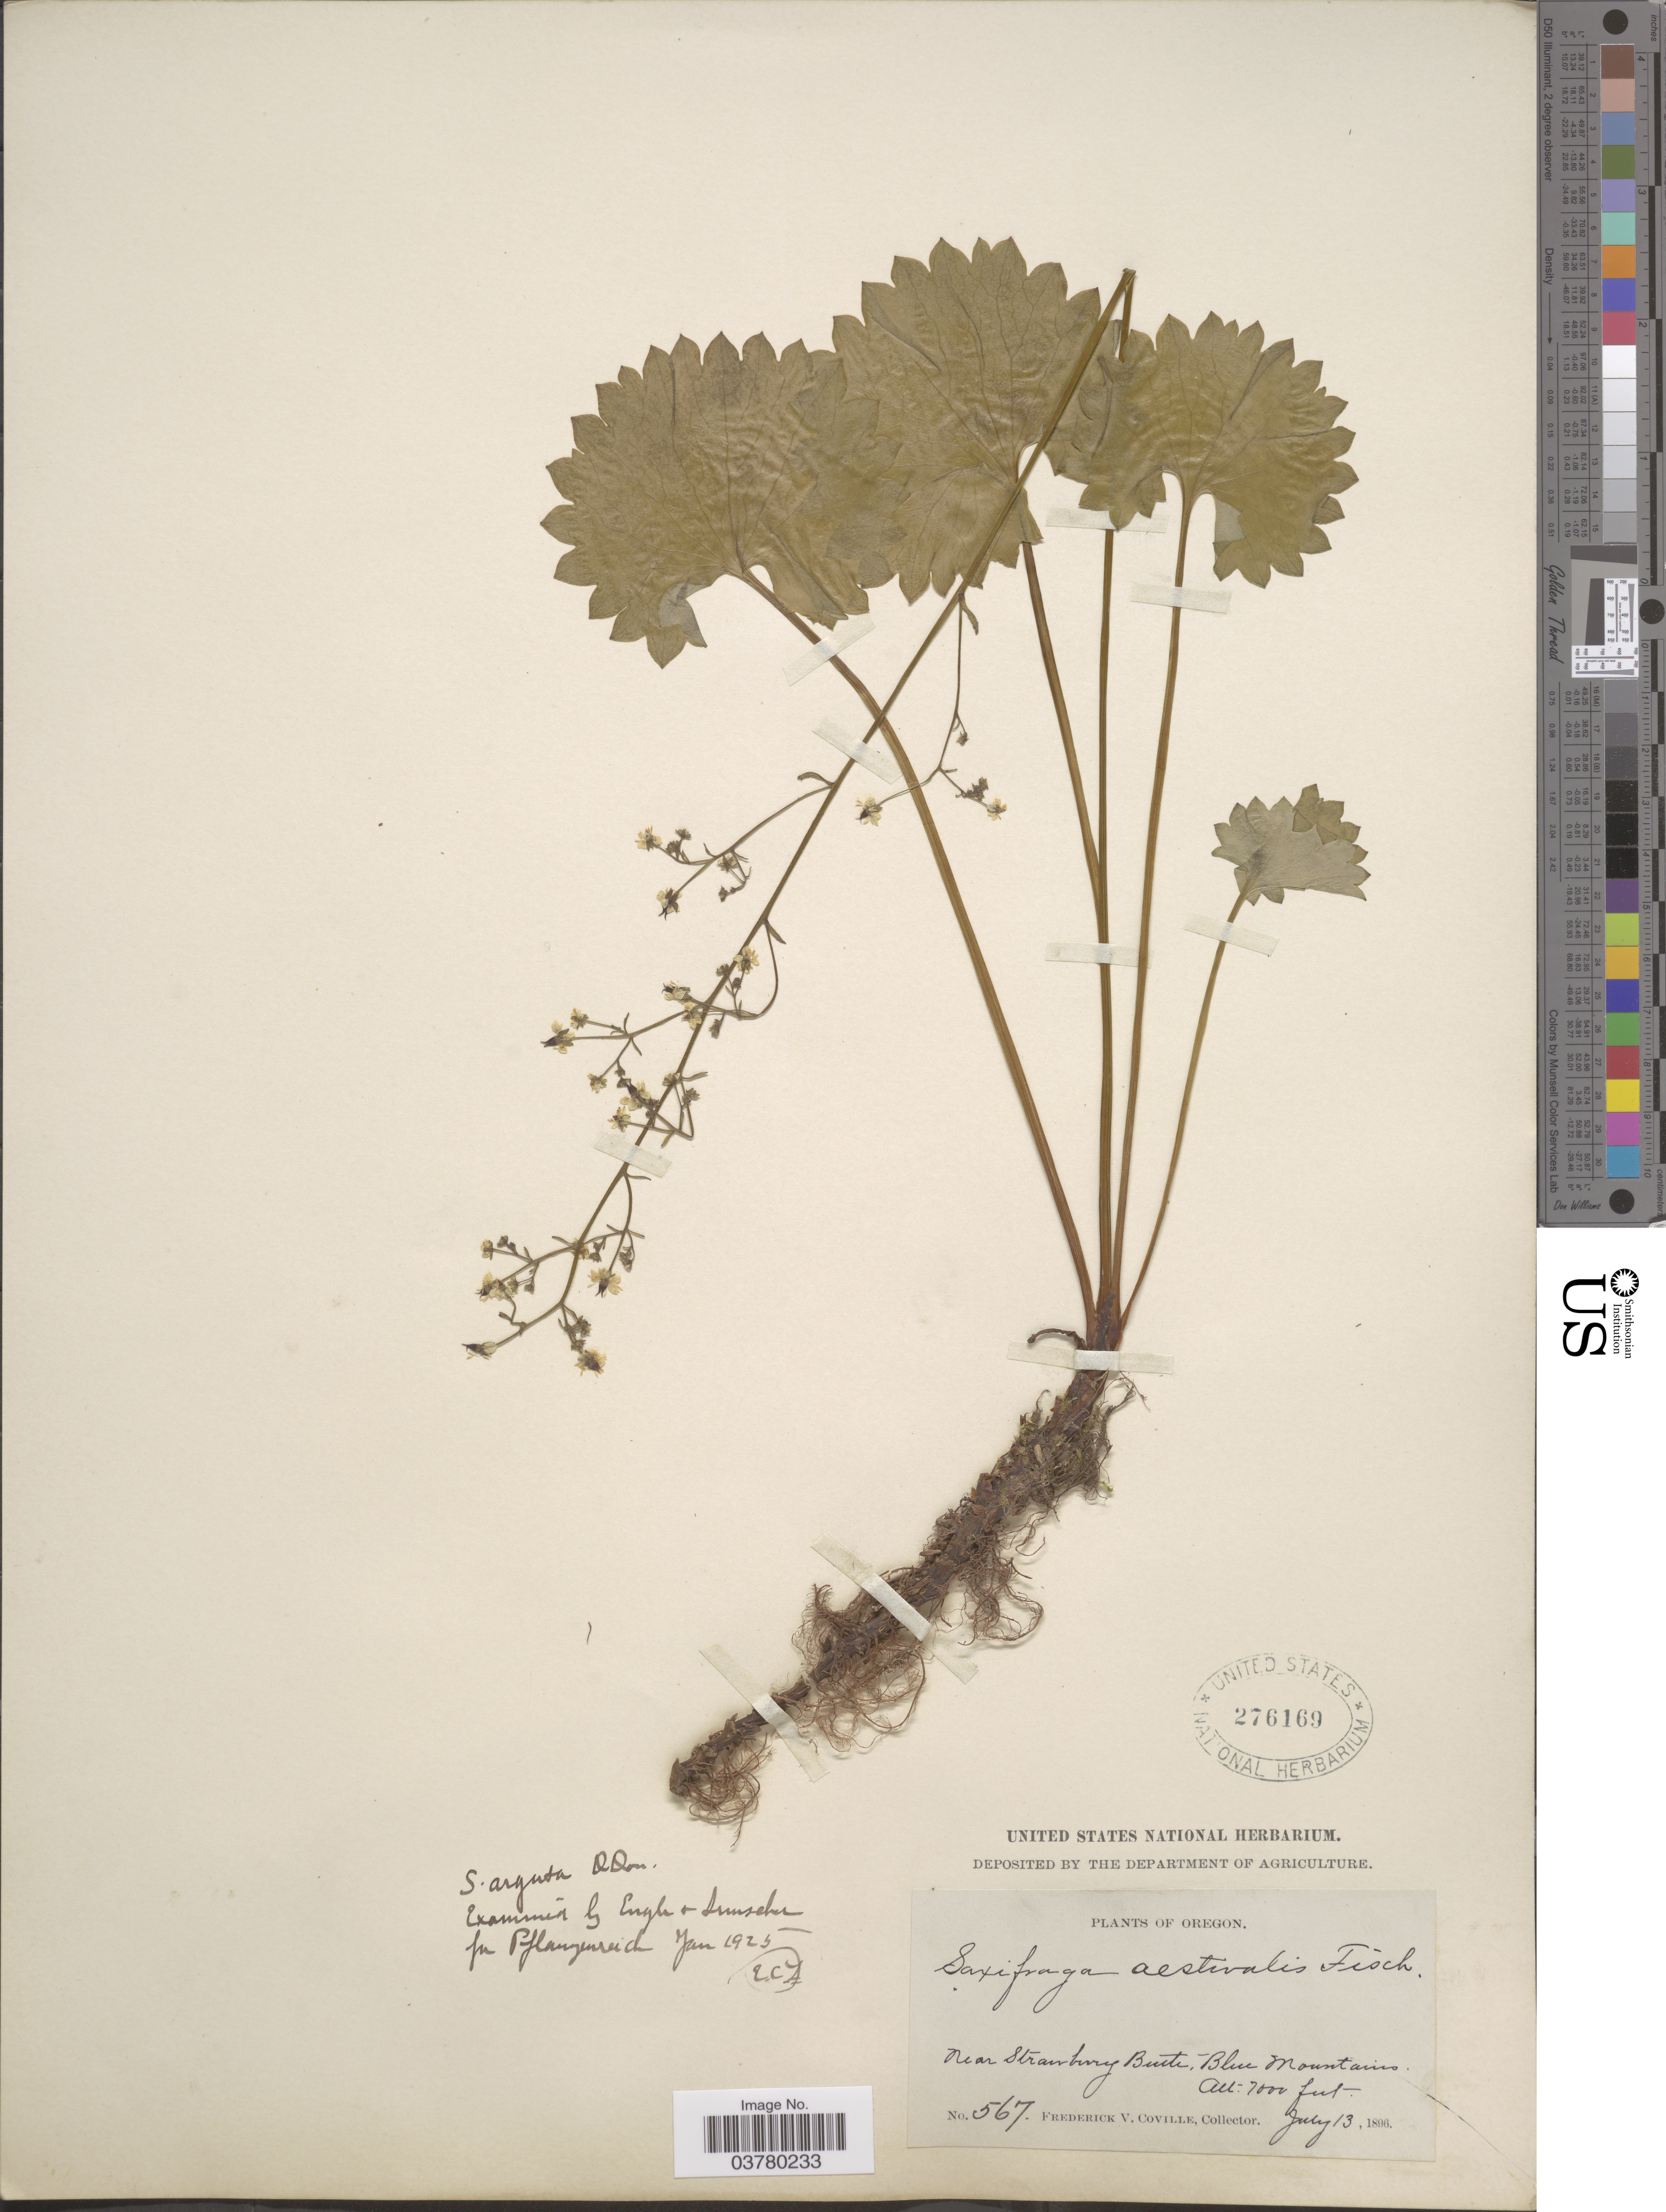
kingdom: Plantae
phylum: Tracheophyta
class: Magnoliopsida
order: Saxifragales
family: Saxifragaceae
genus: Micranthes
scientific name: Micranthes odontoloma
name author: (Piper) A. Heller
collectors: F. V. Coville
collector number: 567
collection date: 1896-07-13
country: United States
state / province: Oregon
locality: Near Strawberry Butte, Blue Mountains.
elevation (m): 2134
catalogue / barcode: US 276169